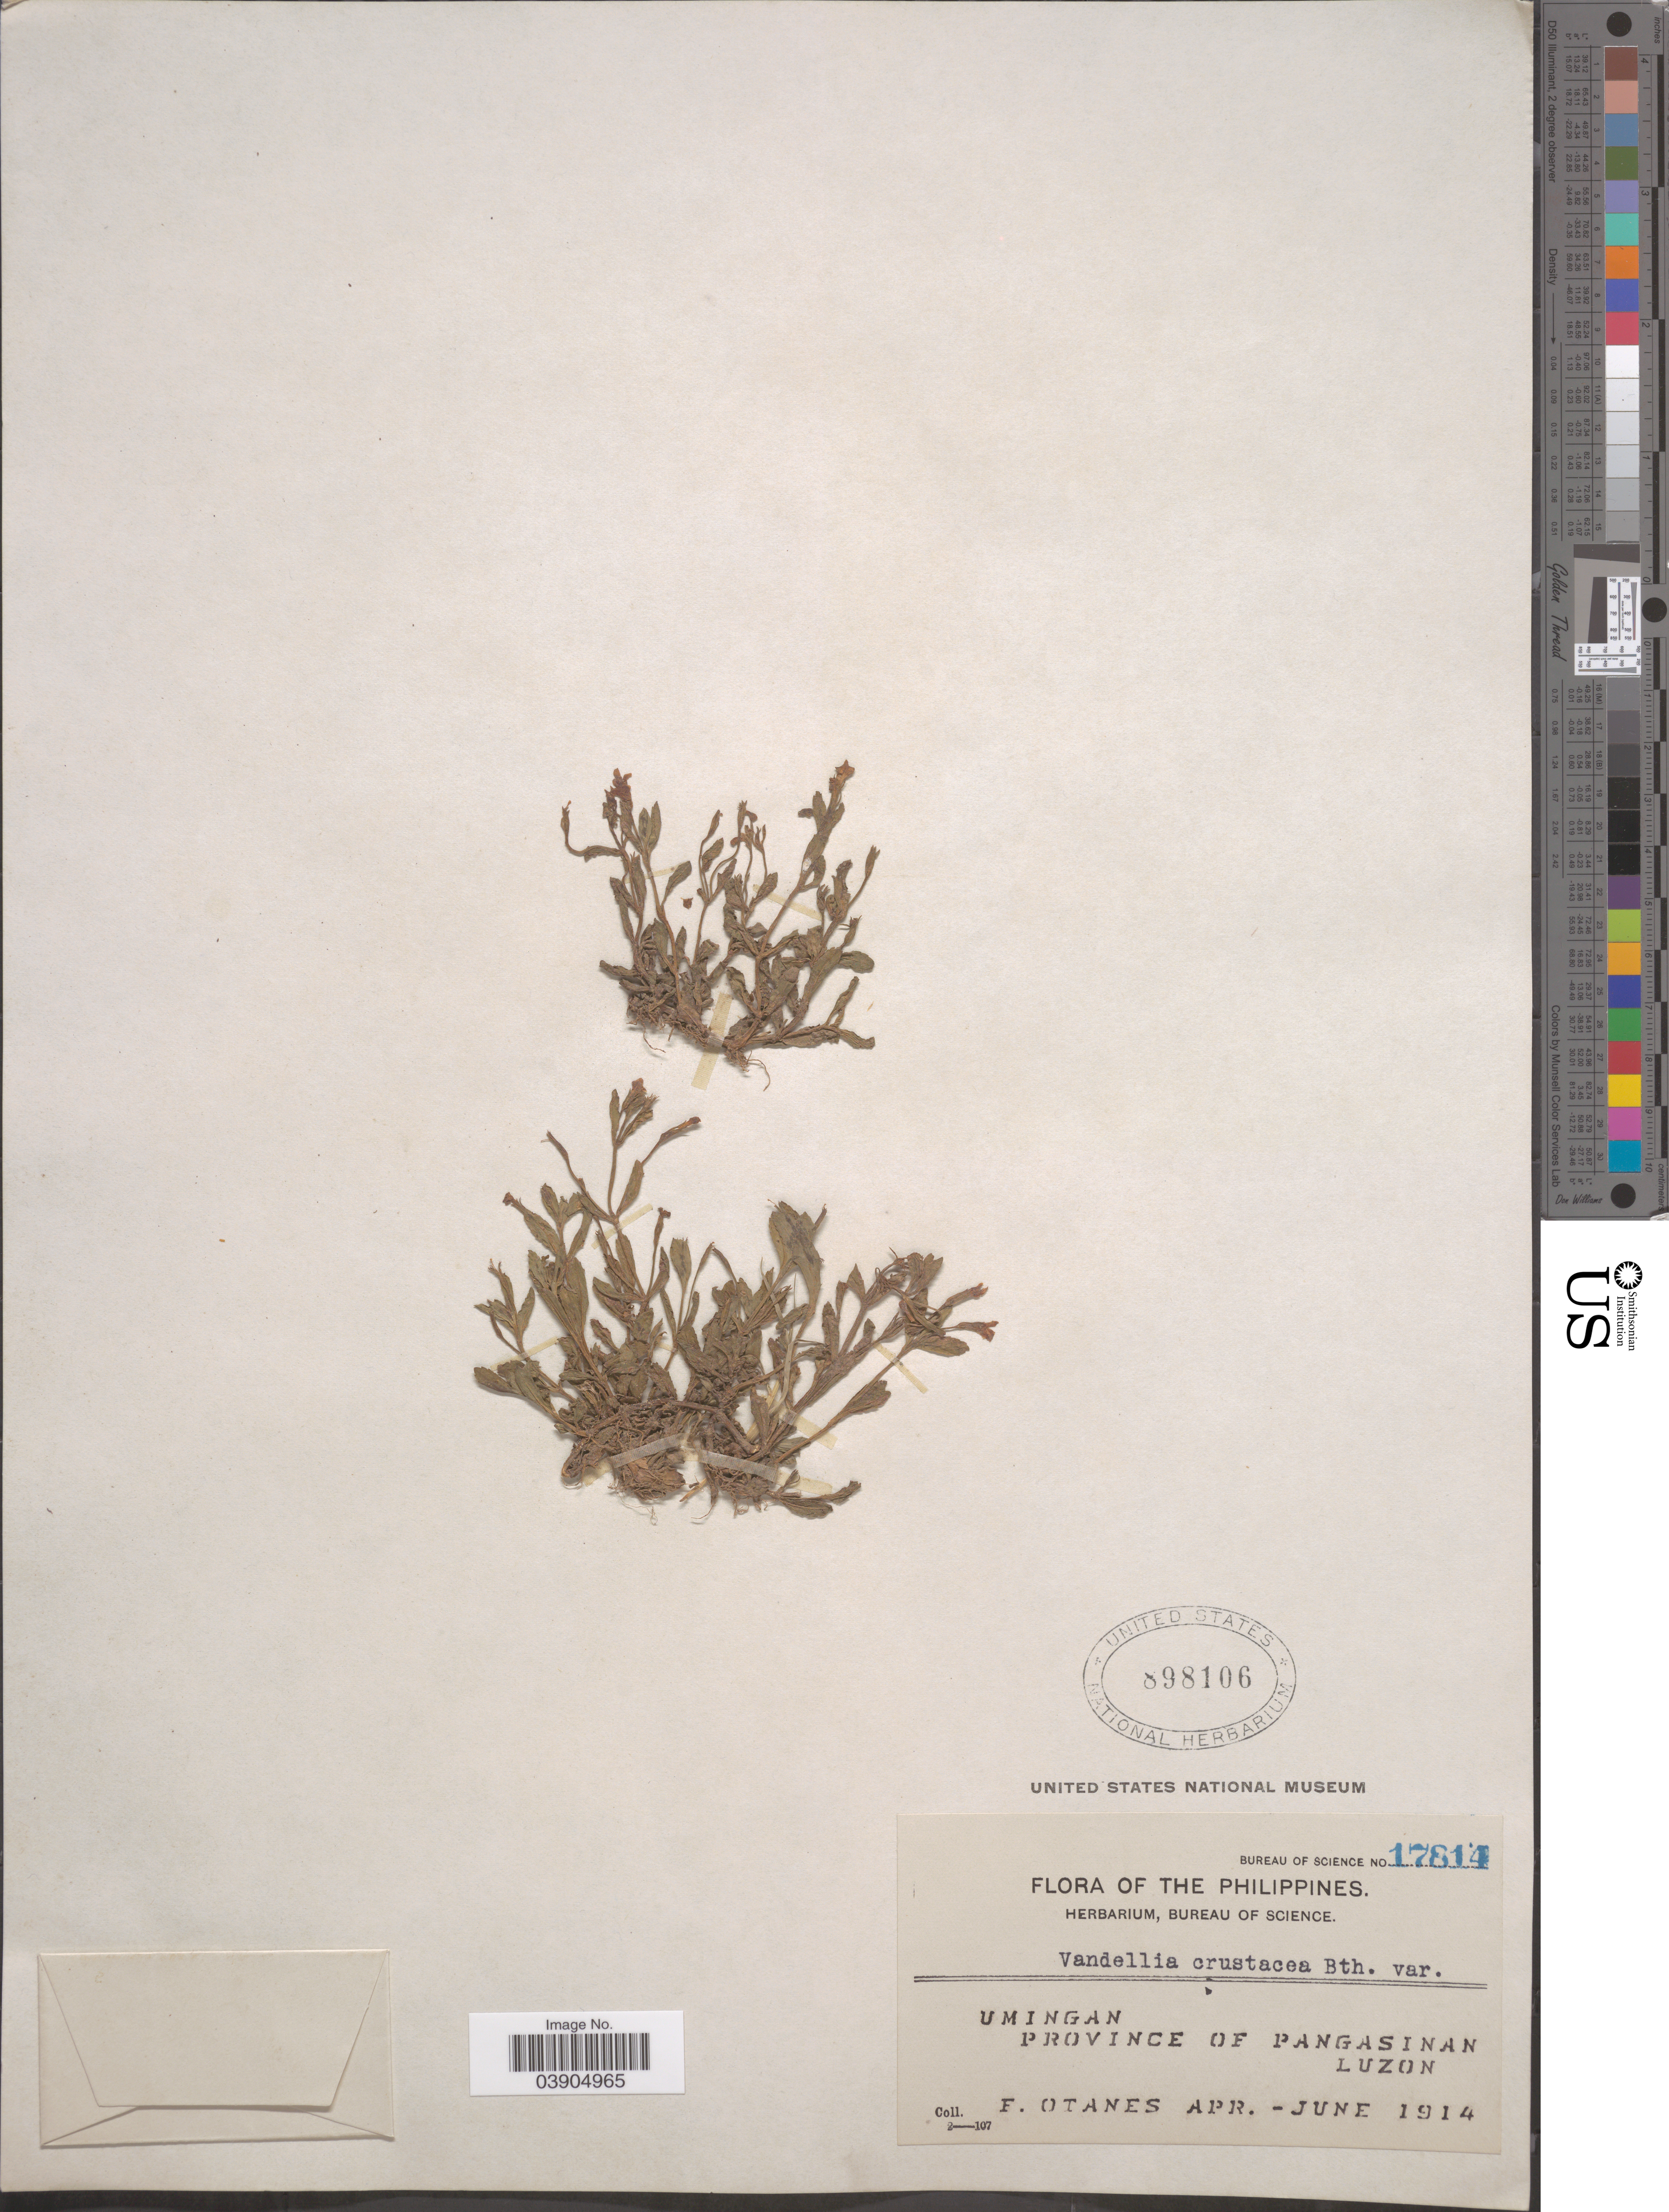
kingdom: Plantae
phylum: Tracheophyta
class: Magnoliopsida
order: Lamiales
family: Linderniaceae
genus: Lindernia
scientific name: Lindernia crustacea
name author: (L.) F. Muell.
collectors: F. Q. Otanes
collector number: Bureau of Science 17814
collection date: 1914-04/1914-06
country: Philippines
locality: Umingan. Province of Pangasinan, Luzon.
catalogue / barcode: US 898106